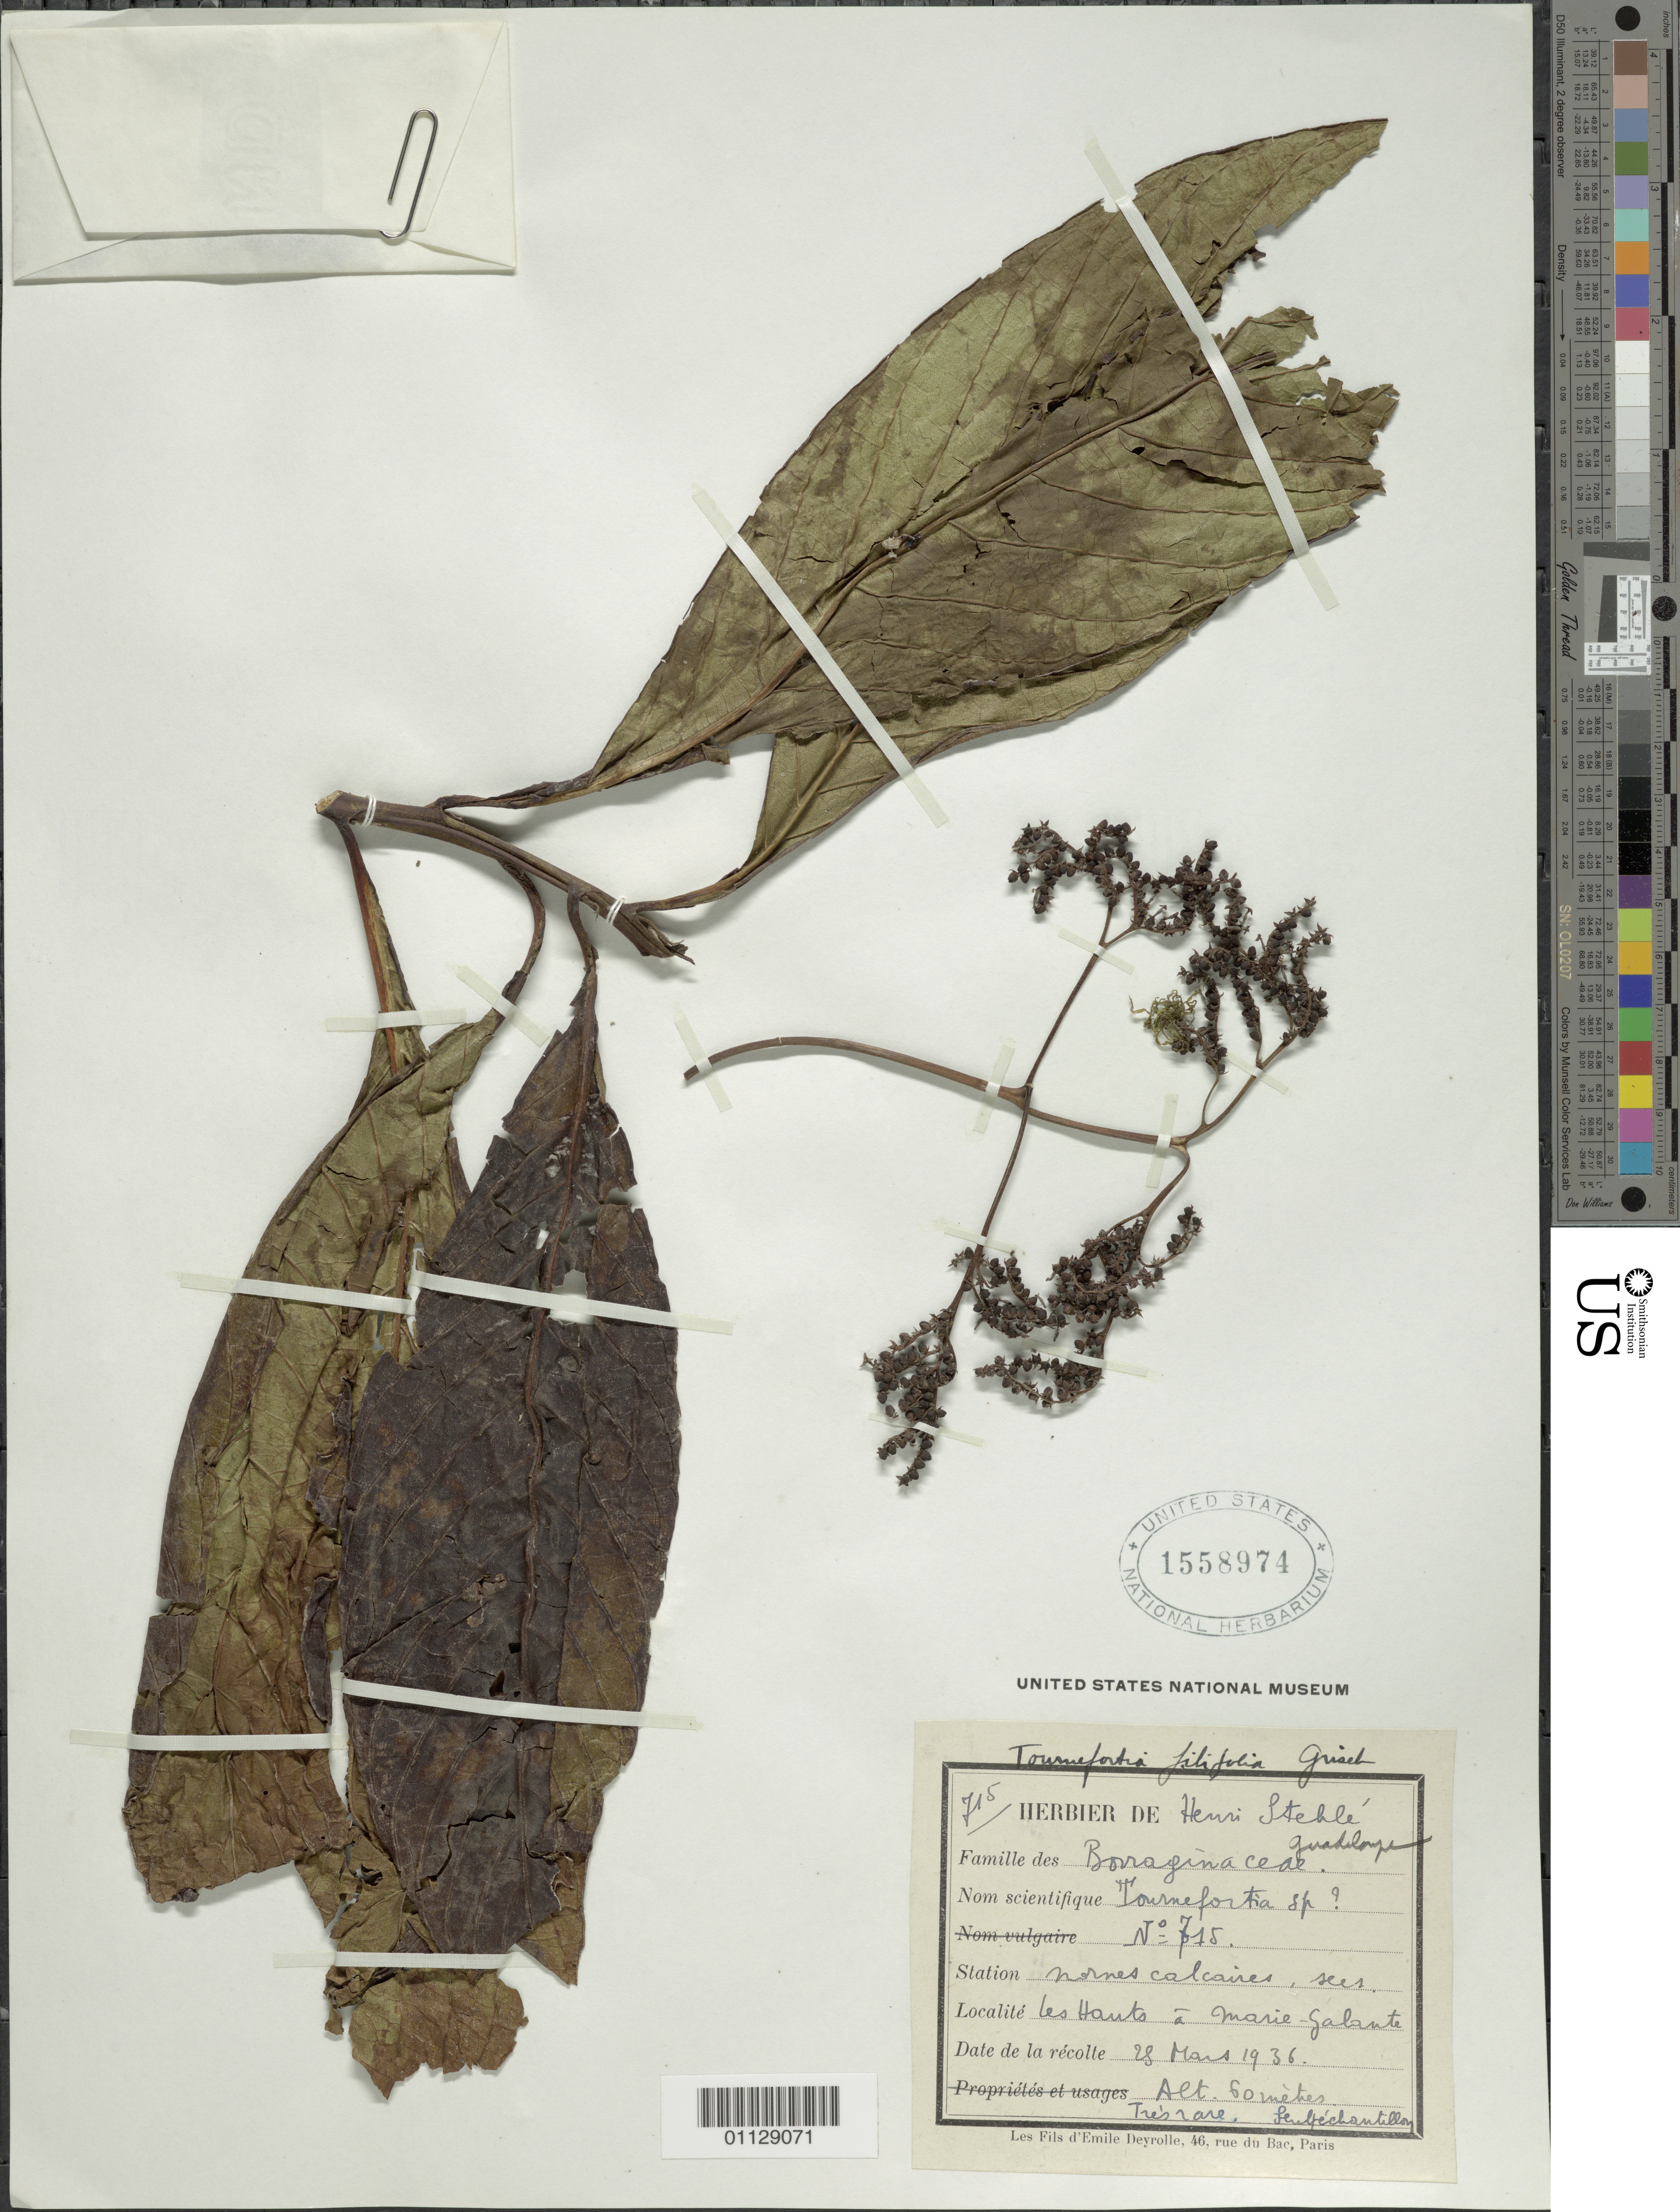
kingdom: Plantae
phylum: Tracheophyta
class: Magnoliopsida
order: Boraginales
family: Heliotropiaceae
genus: Tournefortia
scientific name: Tournefortia filiflora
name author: Griseb.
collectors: H. Stehlé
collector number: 715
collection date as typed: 28 Mar 1936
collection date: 1936-03-28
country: Guadeloupe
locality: Les Hautes a Marie Galante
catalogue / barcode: US 1558971